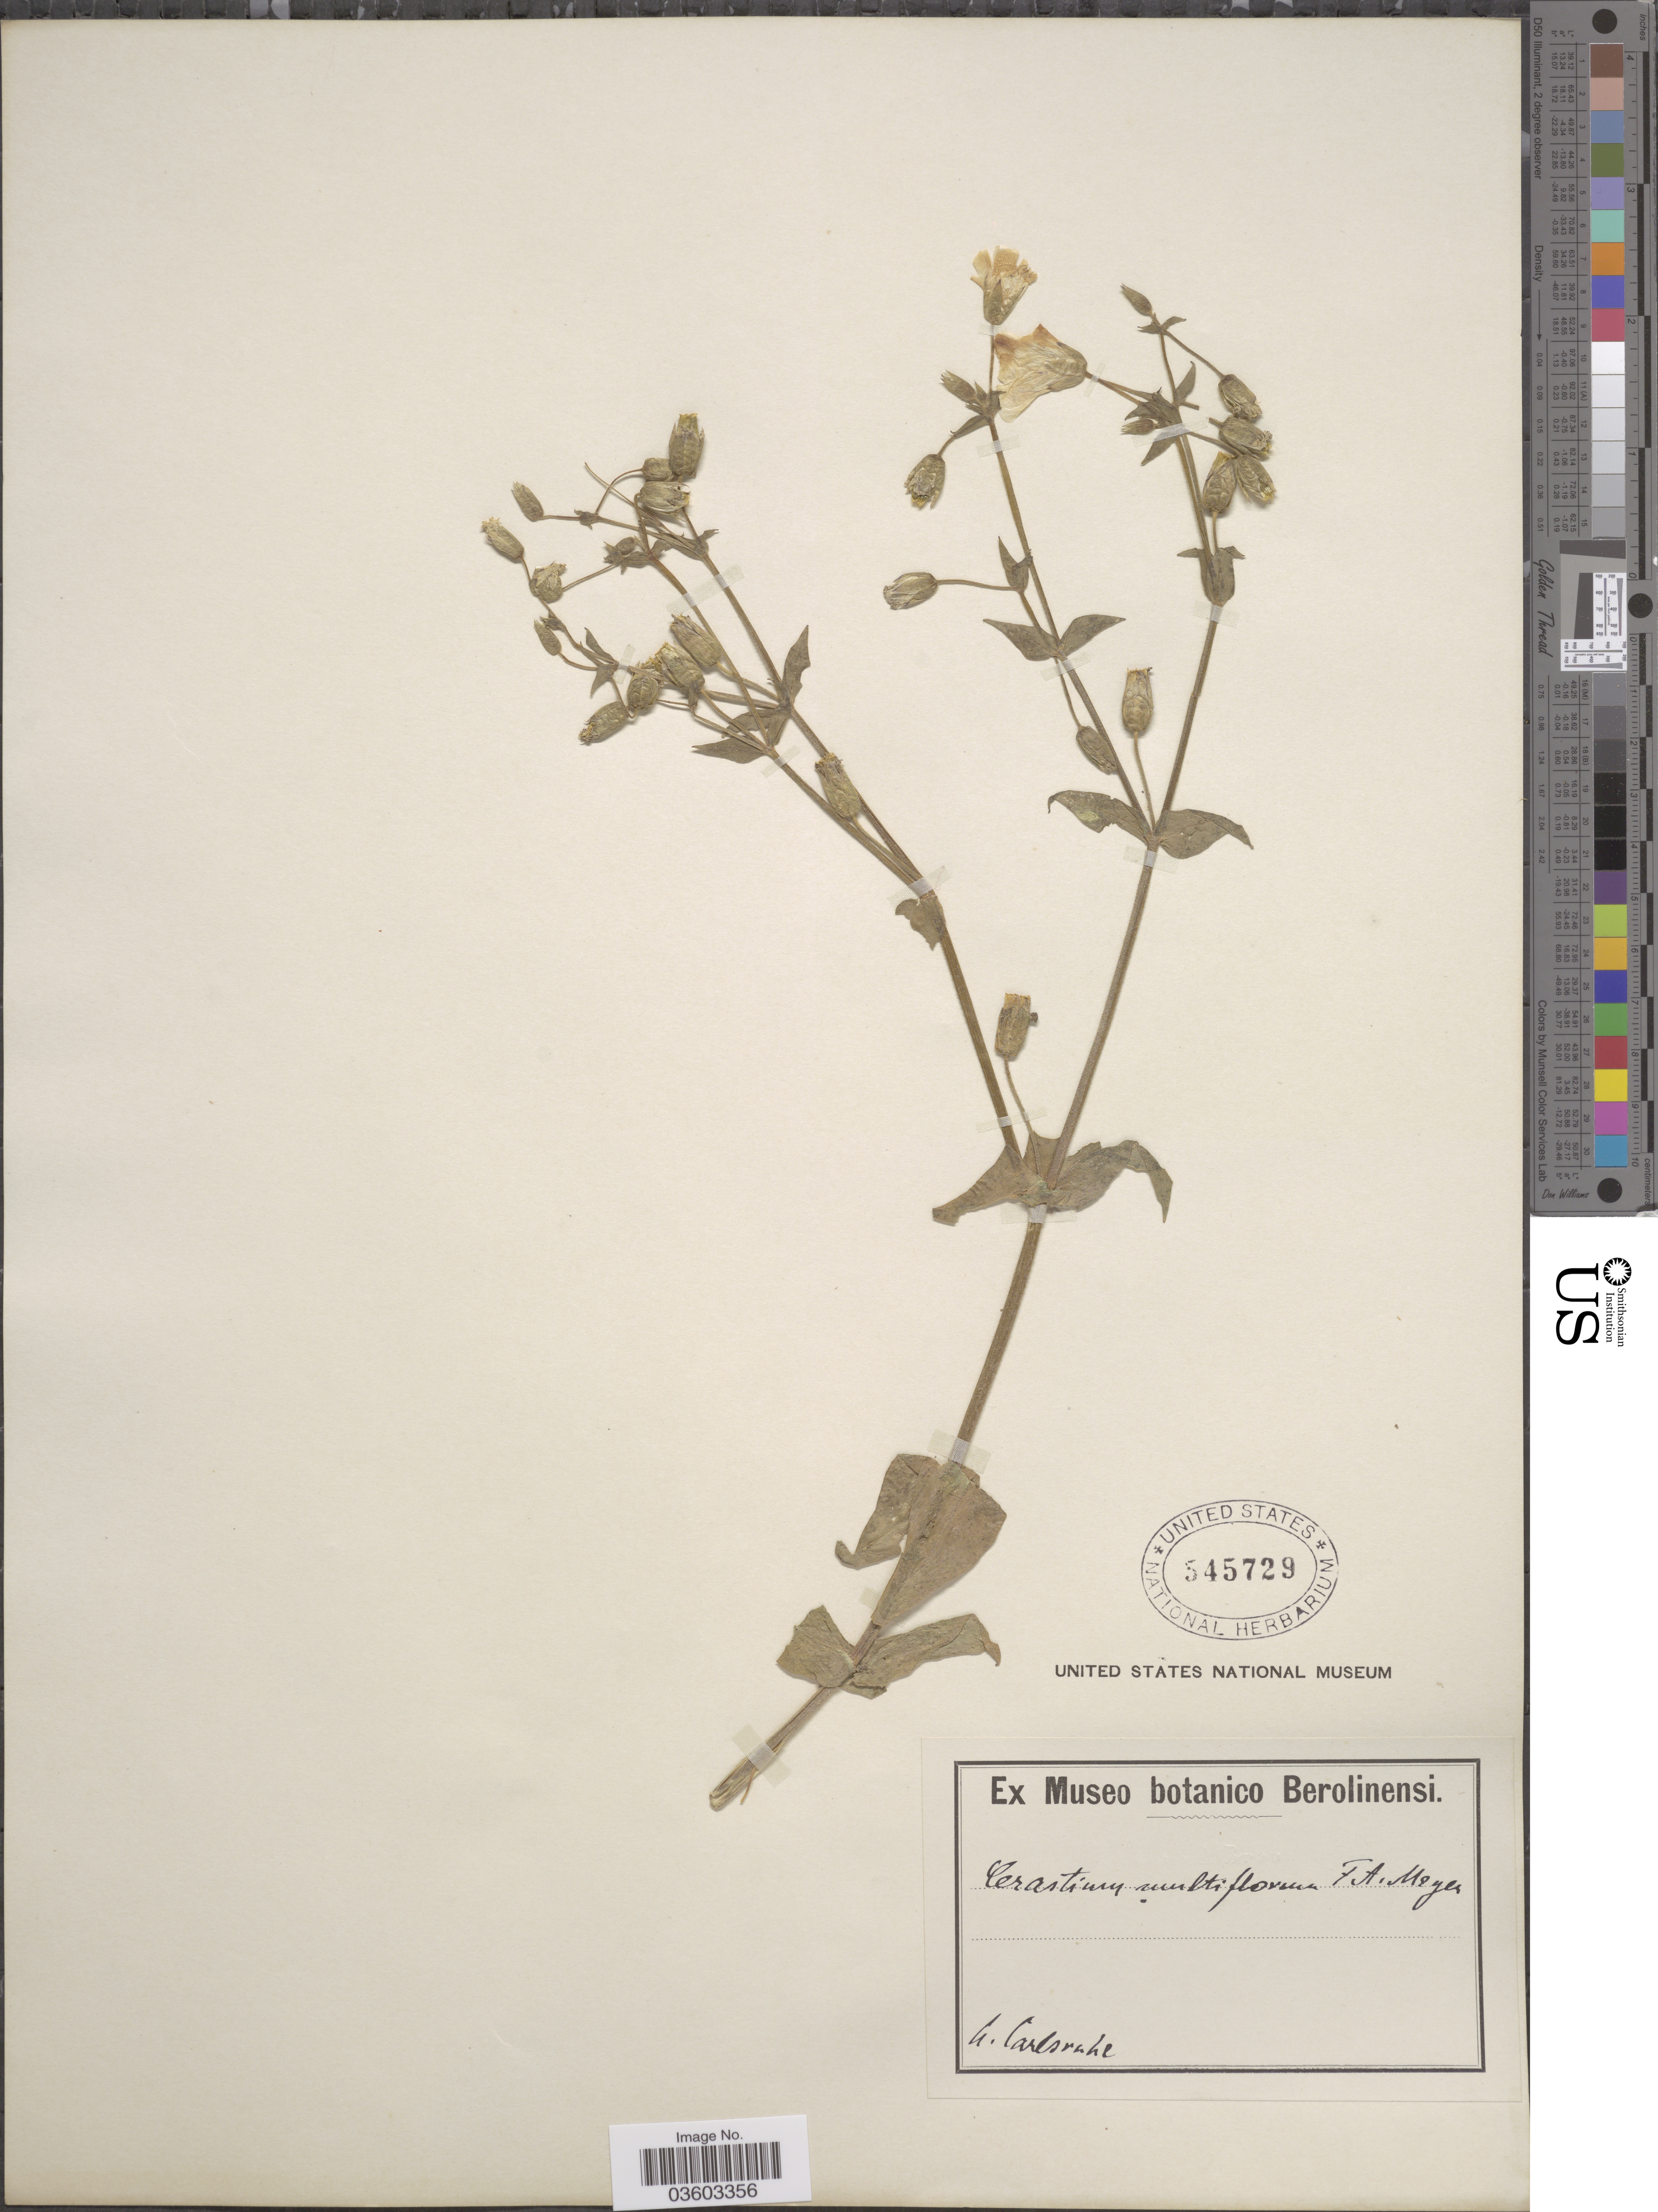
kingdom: Plantae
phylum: Tracheophyta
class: Magnoliopsida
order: Caryophyllales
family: Caryophyllaceae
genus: Cerastium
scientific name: Cerastium multiflorum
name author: C.A. Mey.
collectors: ex Museo Botanico Berolinensi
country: Germany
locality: Carlsruhe.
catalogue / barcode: US 545729